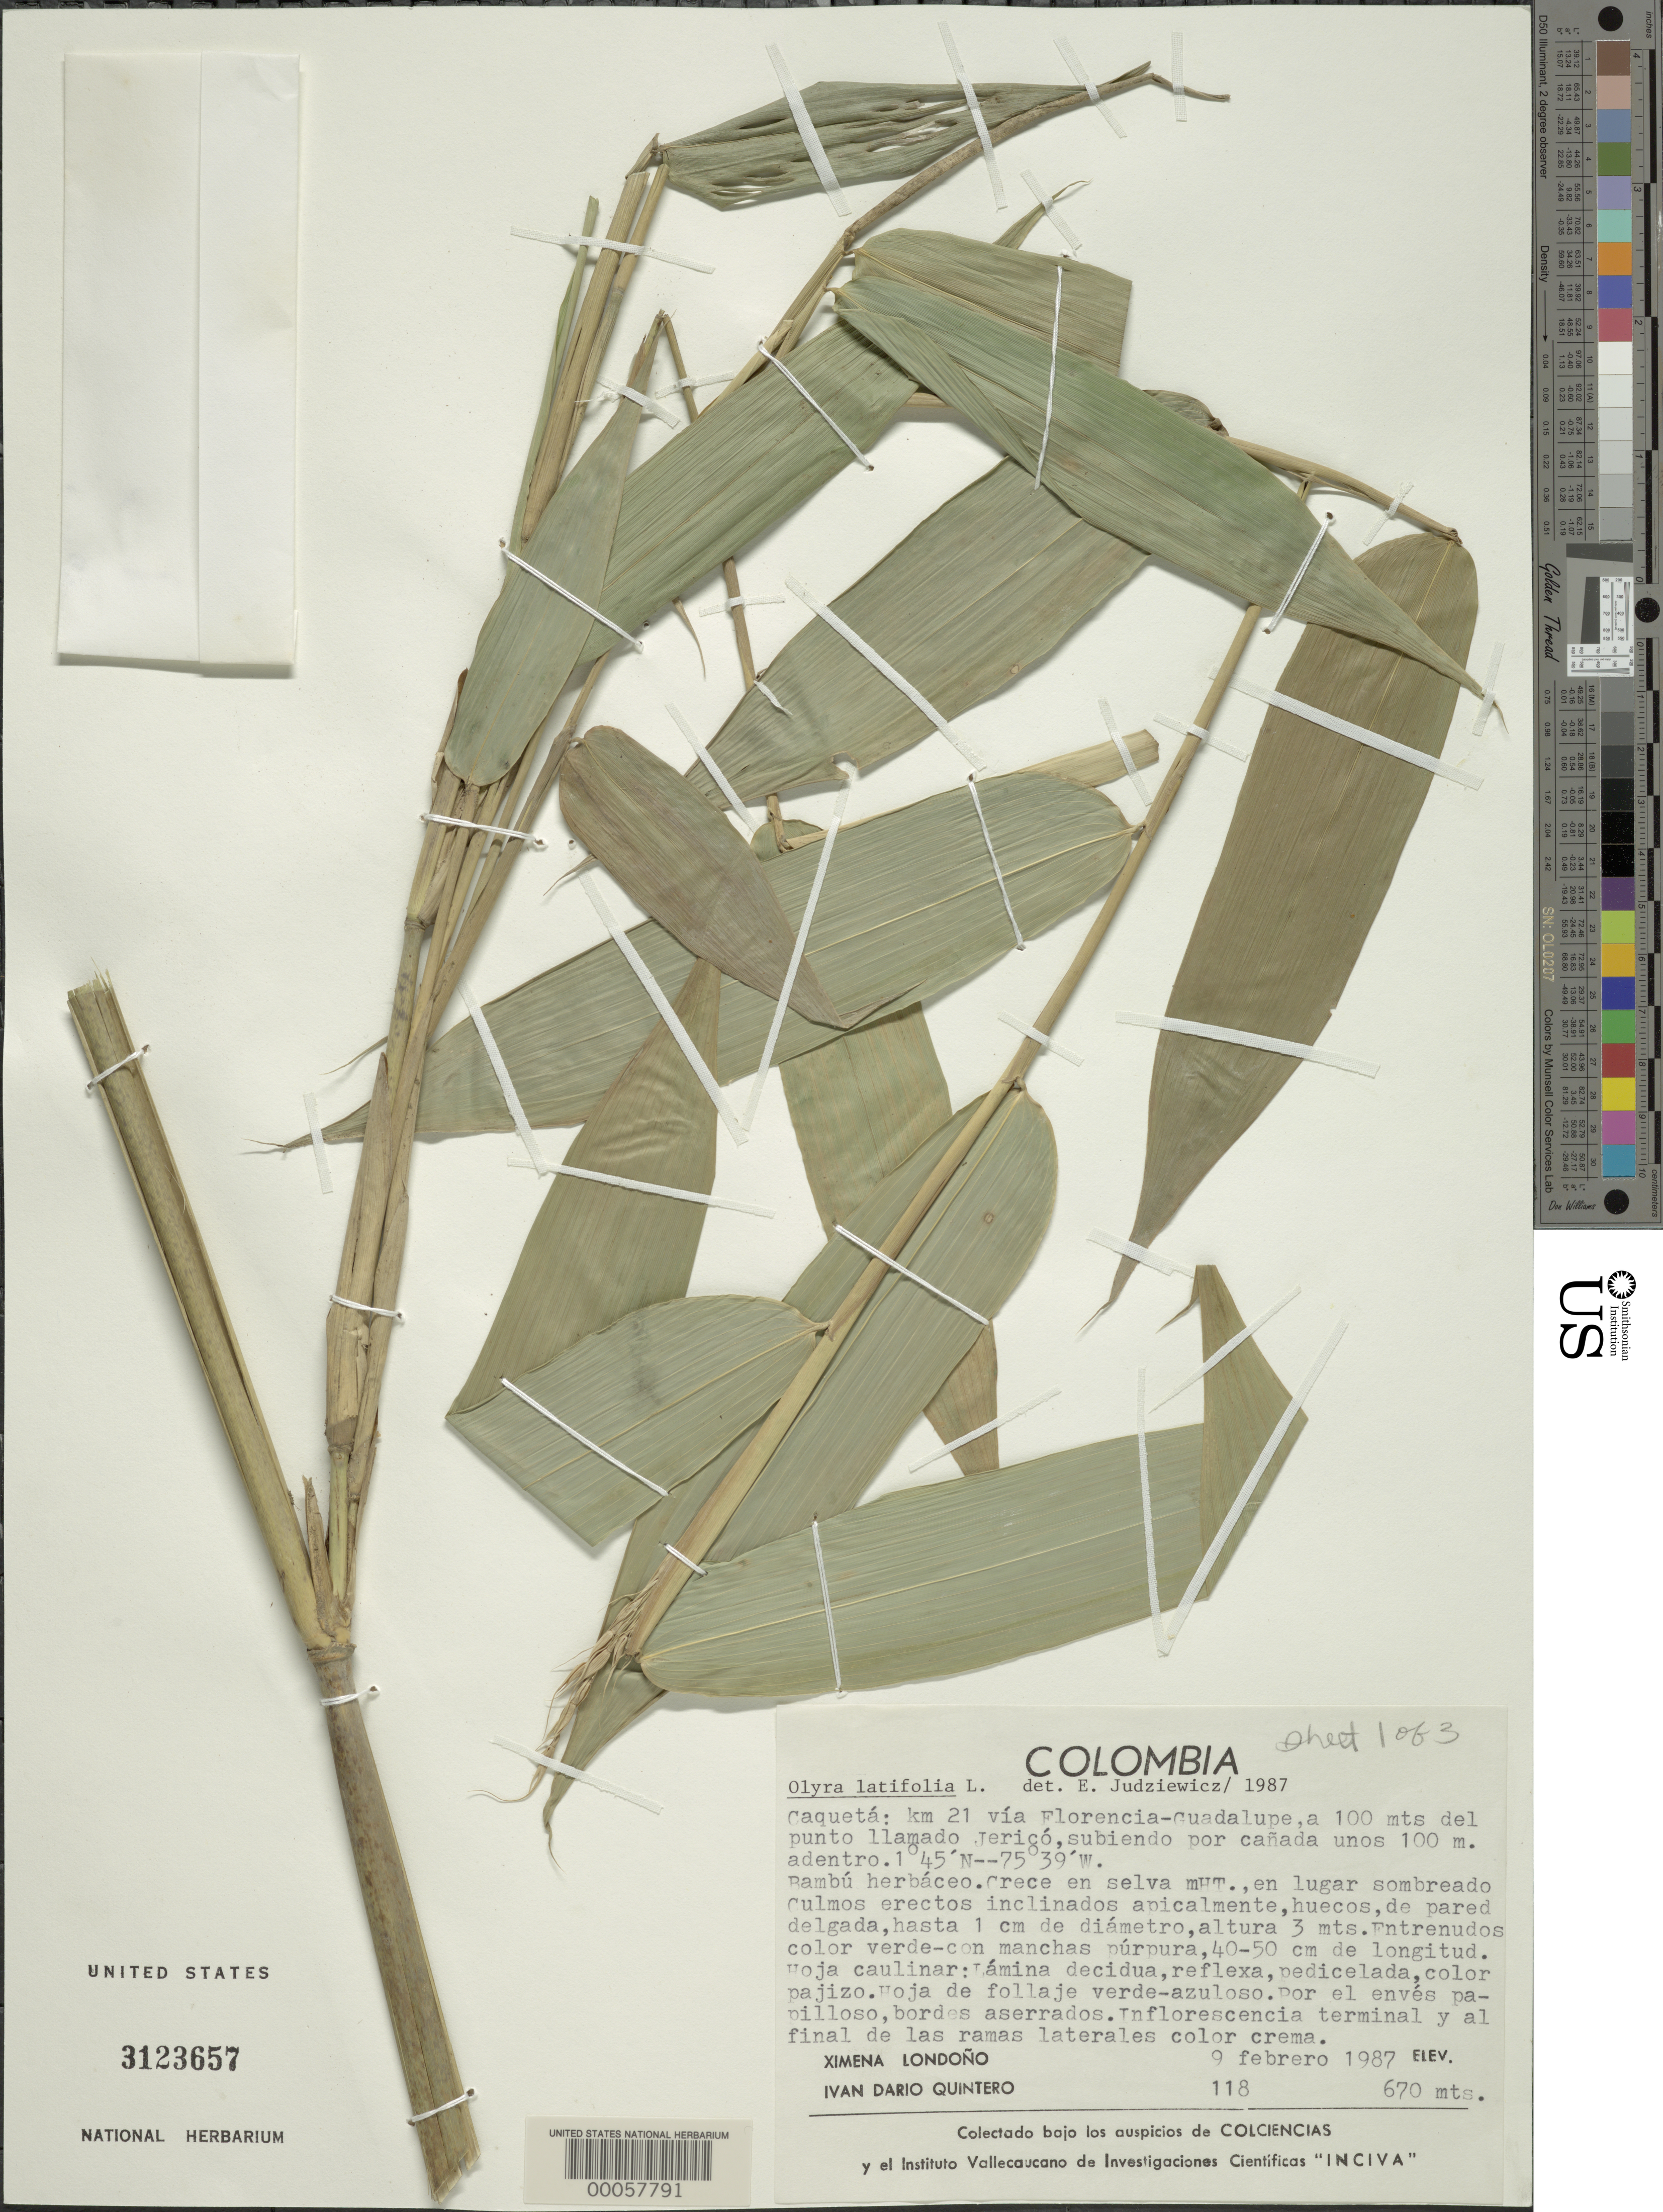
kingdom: Plantae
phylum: Tracheophyta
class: Liliopsida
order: Poales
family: Poaceae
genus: Olyra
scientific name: Olyra latifolia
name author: L.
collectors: X. Londoño & I. Quintero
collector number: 118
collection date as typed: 09 Feb 1987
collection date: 1987-02-09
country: Colombia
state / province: Caquetá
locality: Km 21 of the Florencia-Guadalupe road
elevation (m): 670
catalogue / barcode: US 3123657